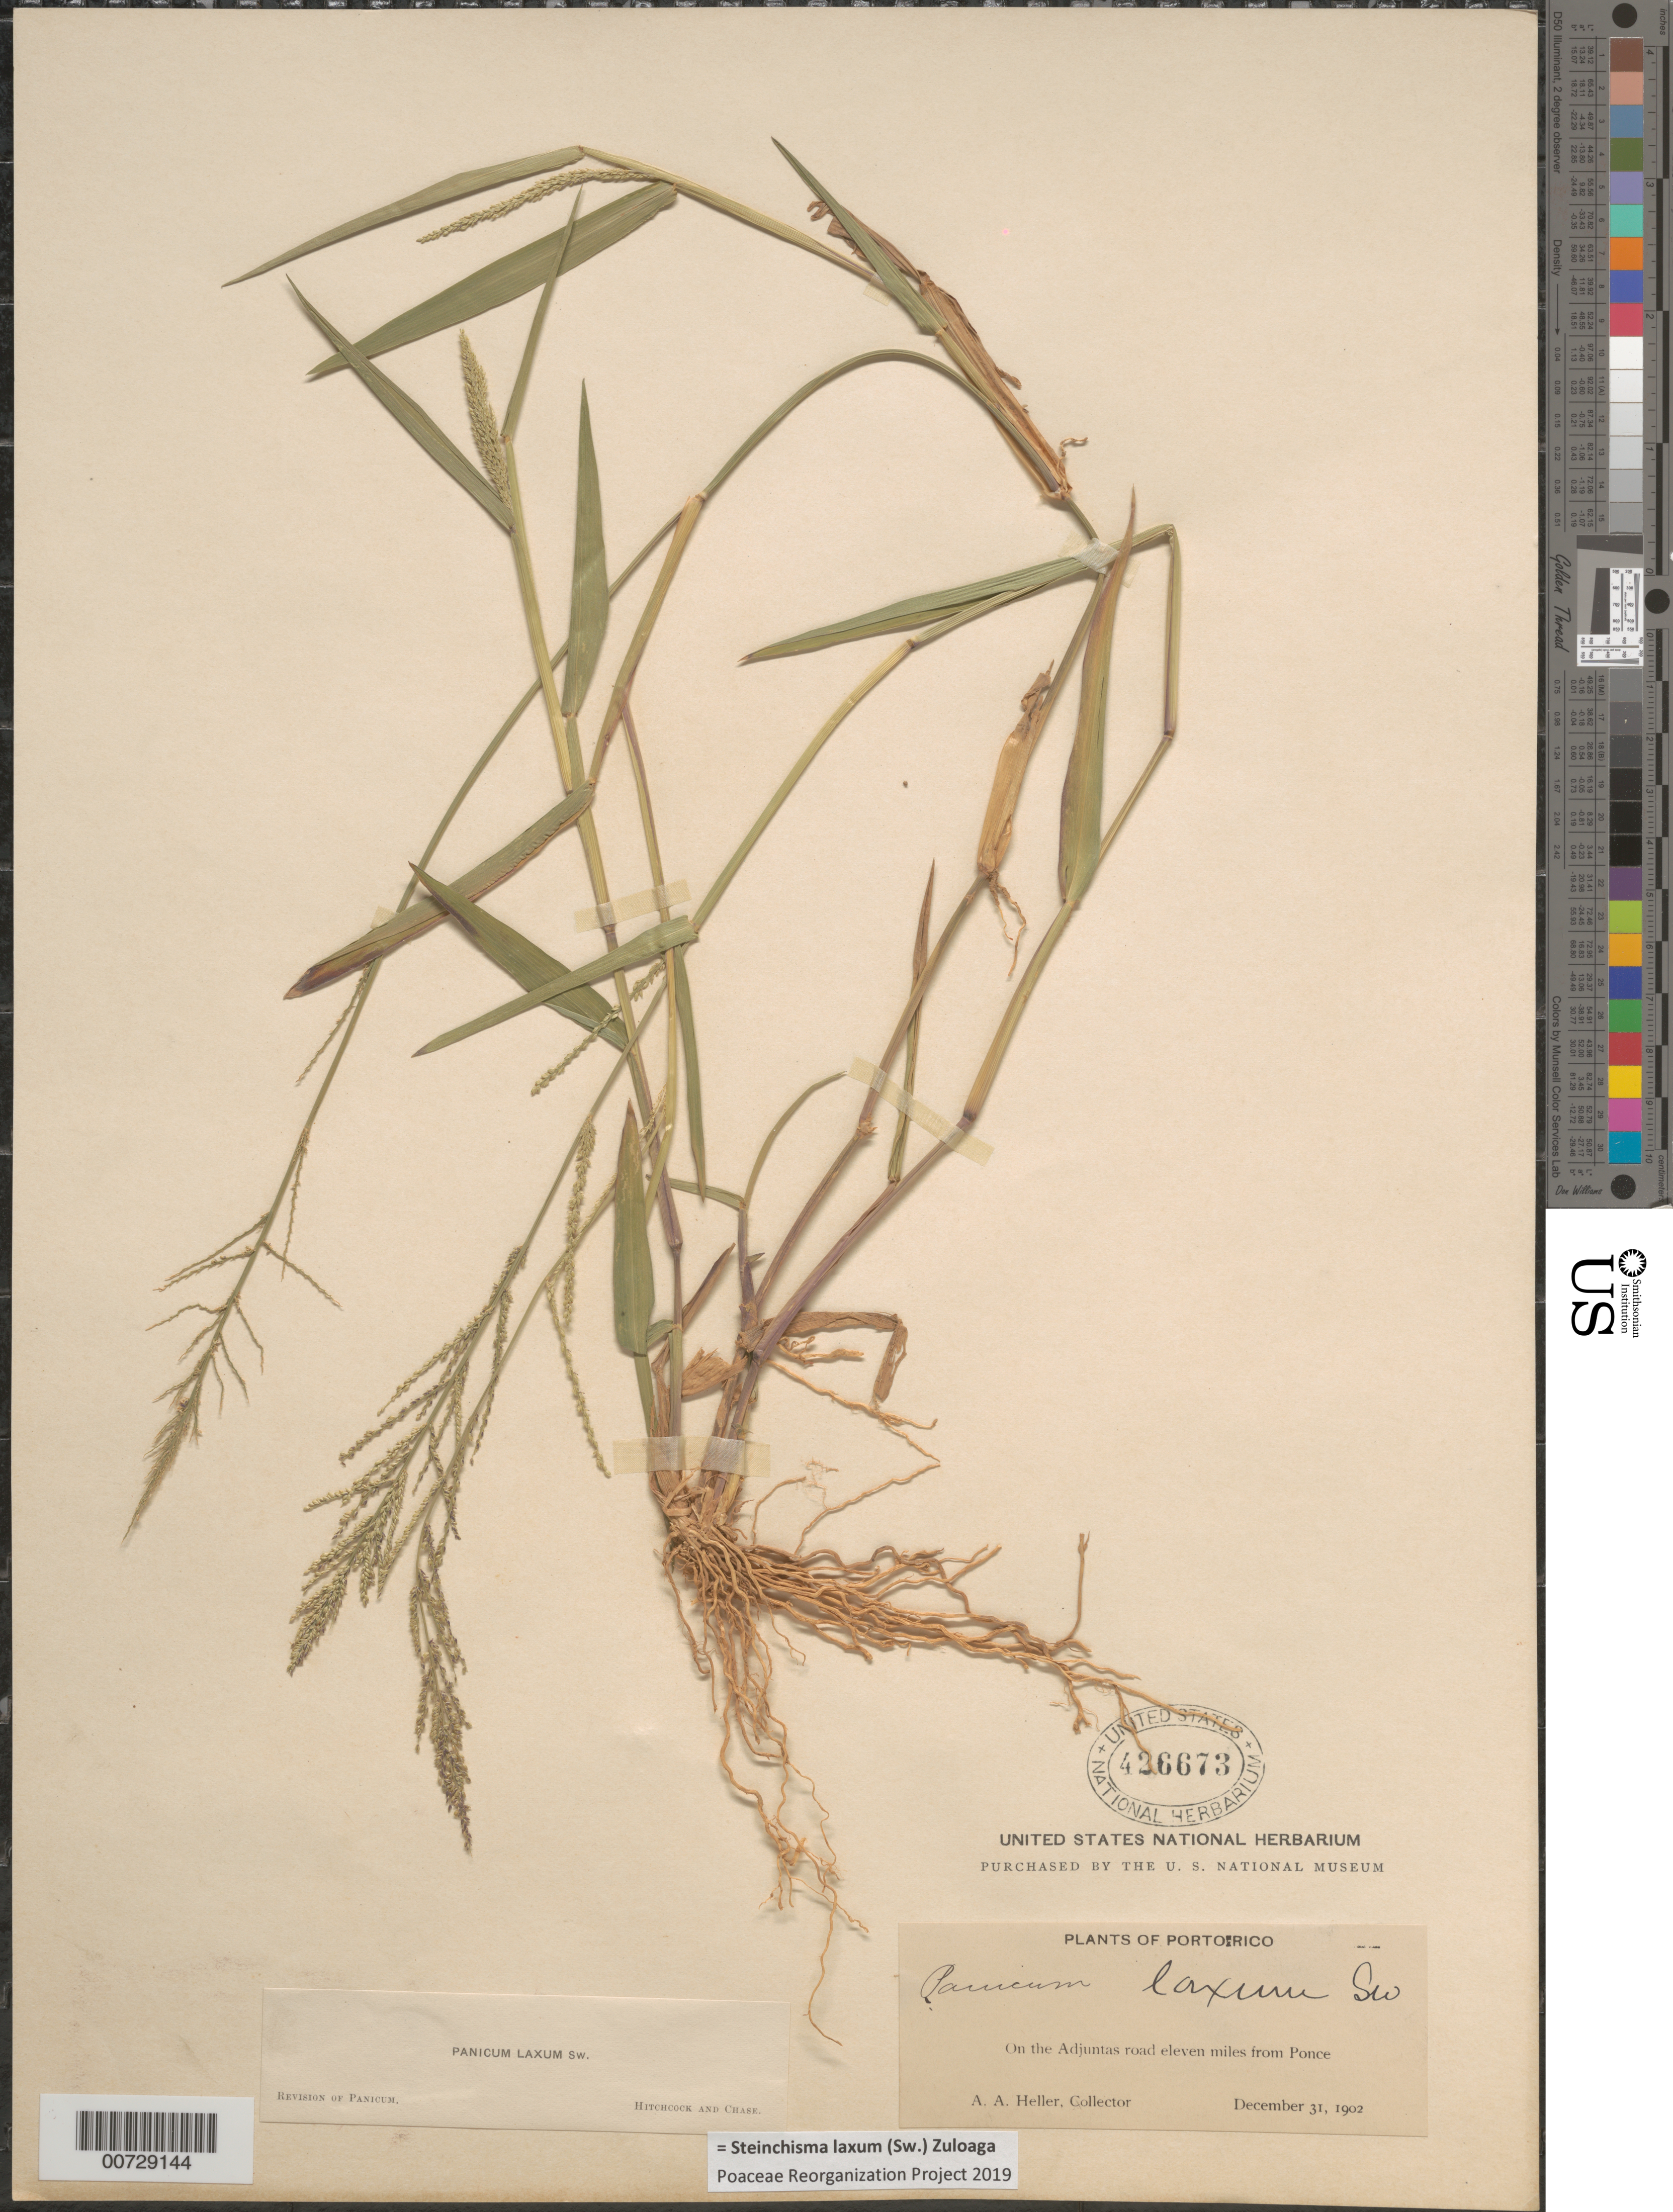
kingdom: Plantae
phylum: Tracheophyta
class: Liliopsida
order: Poales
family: Poaceae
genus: Steinchisma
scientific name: Steinchisma laxum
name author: (Sw.) Zuloaga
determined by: Hitchcock, Albert S.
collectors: A. A. Heller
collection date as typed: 31 Dec 1902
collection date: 1902-12-31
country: Puerto Rico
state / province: Adjuntas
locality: Adjuntas Road, 11 mi from Ponce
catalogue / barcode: US 426673